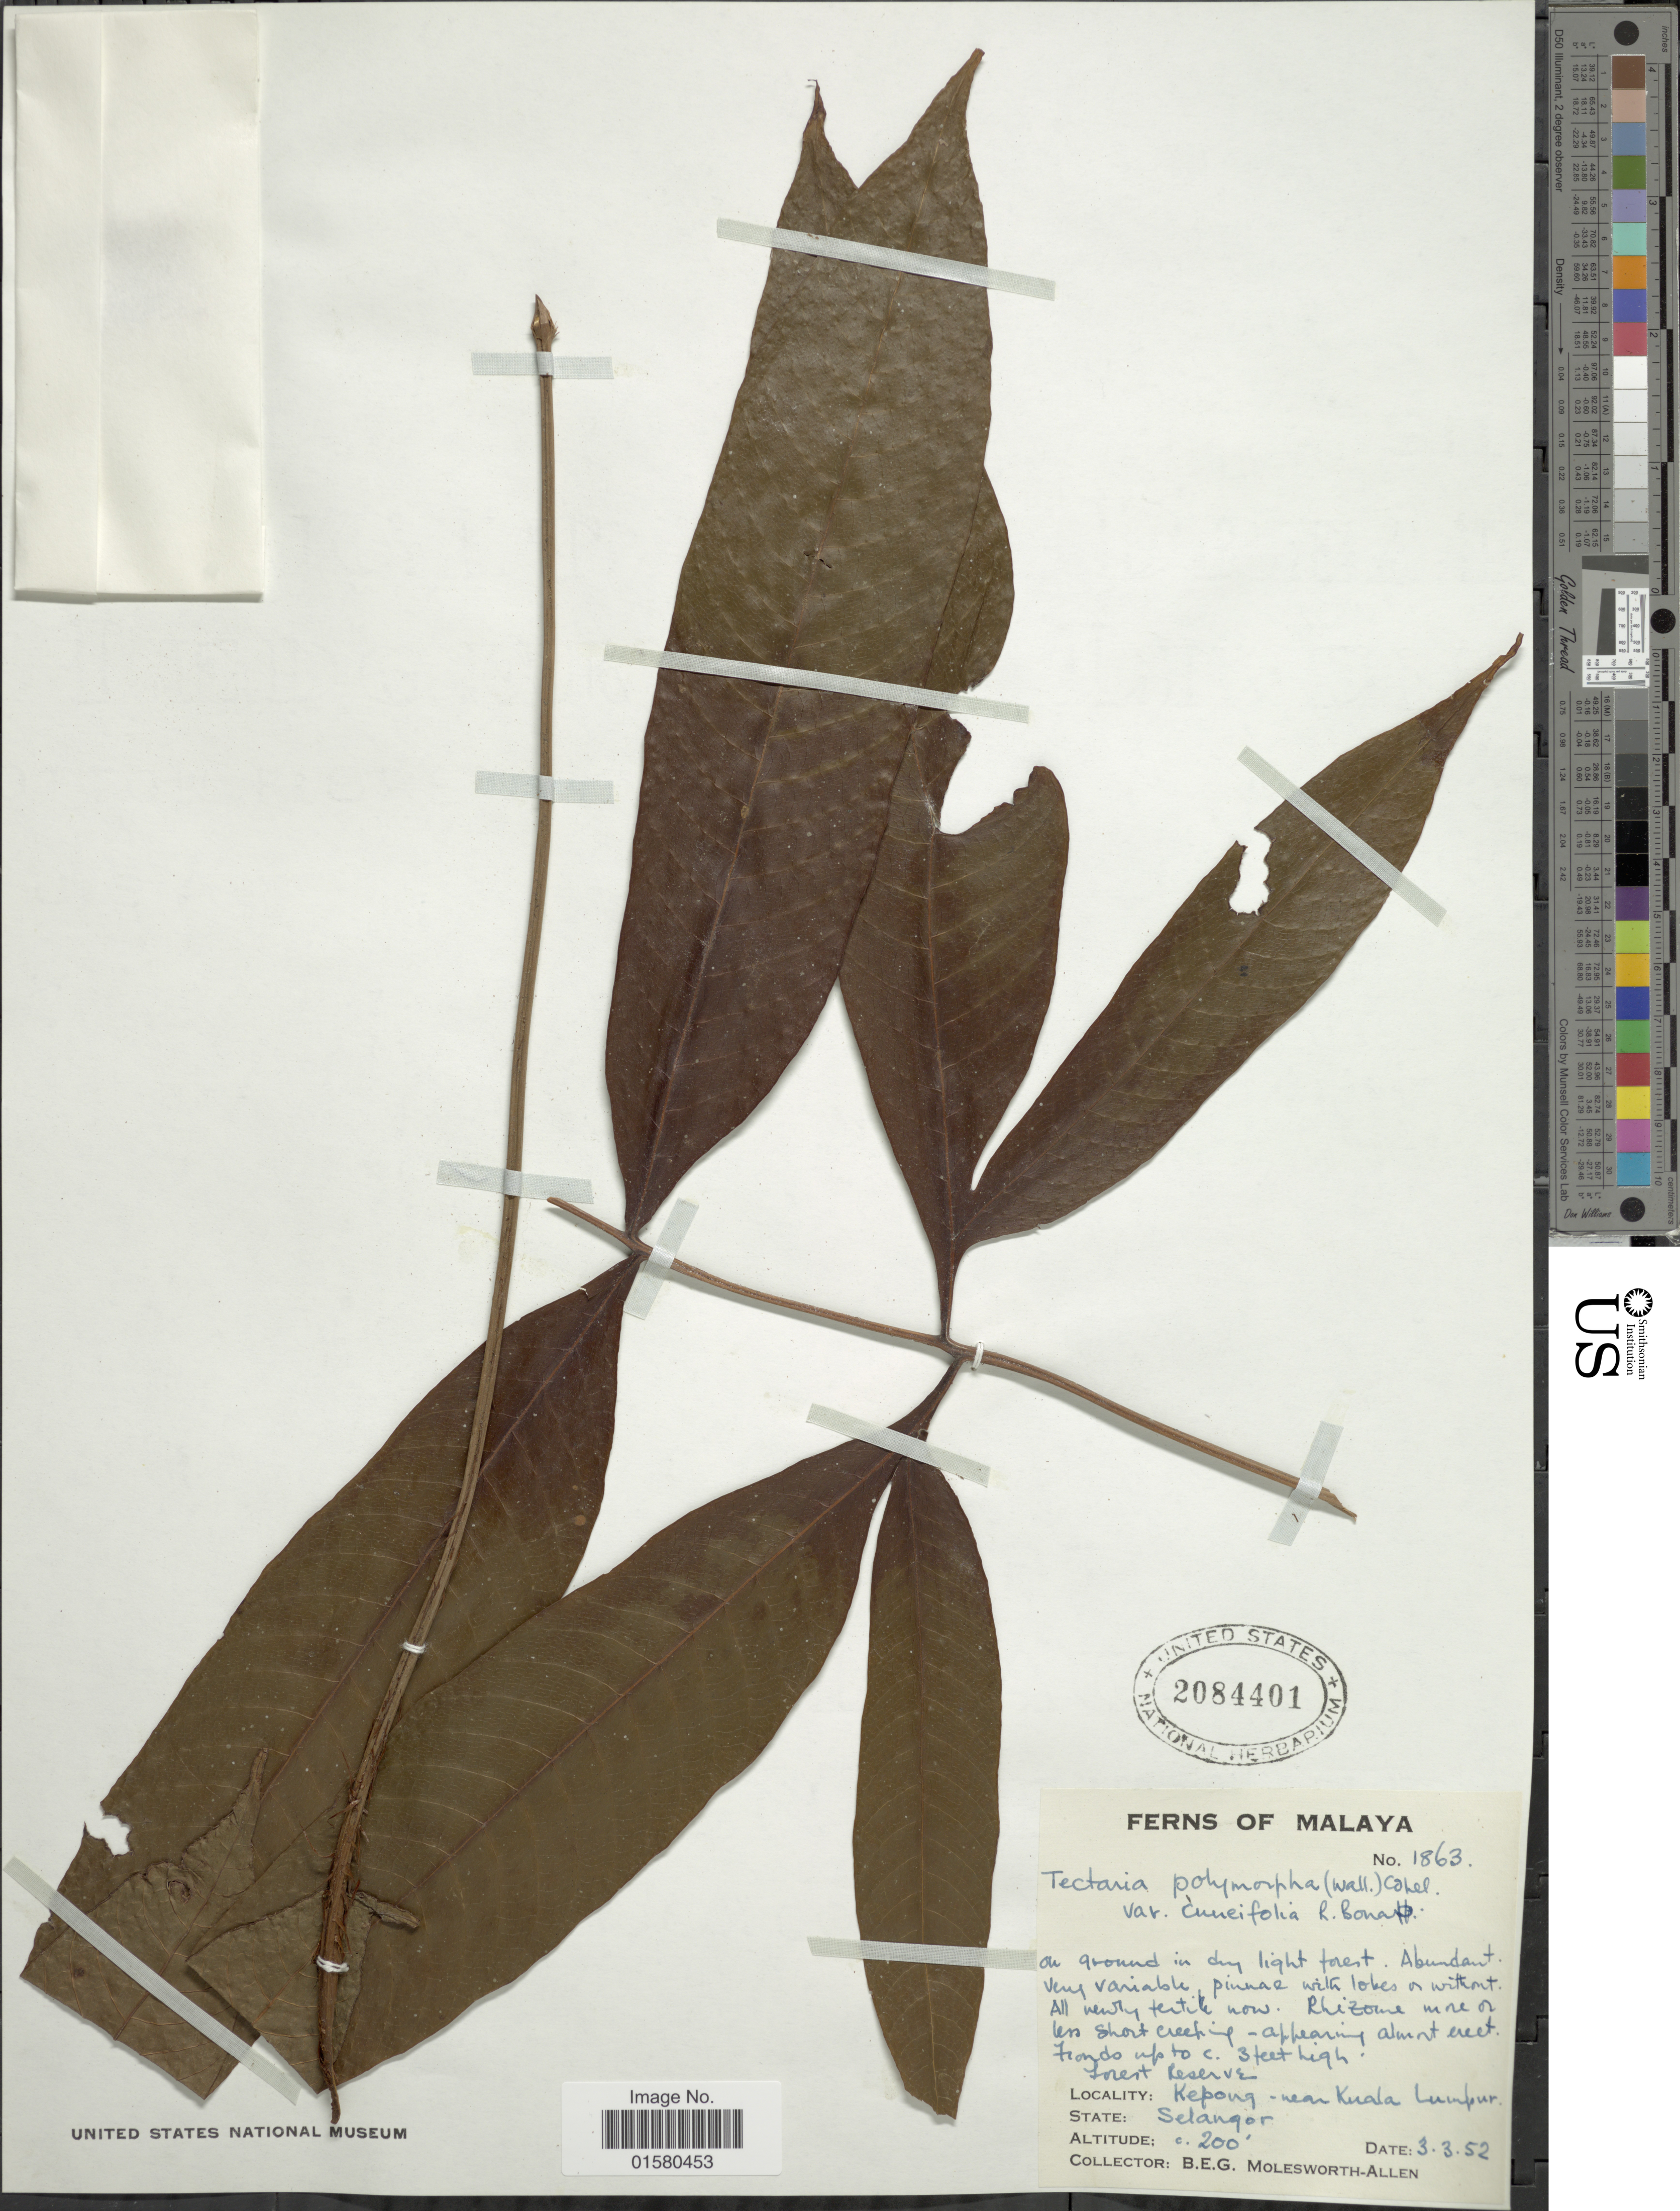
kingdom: Plantae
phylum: Tracheophyta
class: Polypodiopsida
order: Polypodiales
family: Tectariaceae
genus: Tectaria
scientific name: Tectaria polymorpha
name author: (Wall. ex Hook.) Copel.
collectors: B. E. G. Molesworth-Allen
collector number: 1863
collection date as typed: Transcribed d/m/y: 3/3/52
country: Malaysia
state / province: Kuala Lumpur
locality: Forest Reserve. Kepong, near Kuala Lumpur, Selagnor, Malaya.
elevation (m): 61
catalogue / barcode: US 2084401